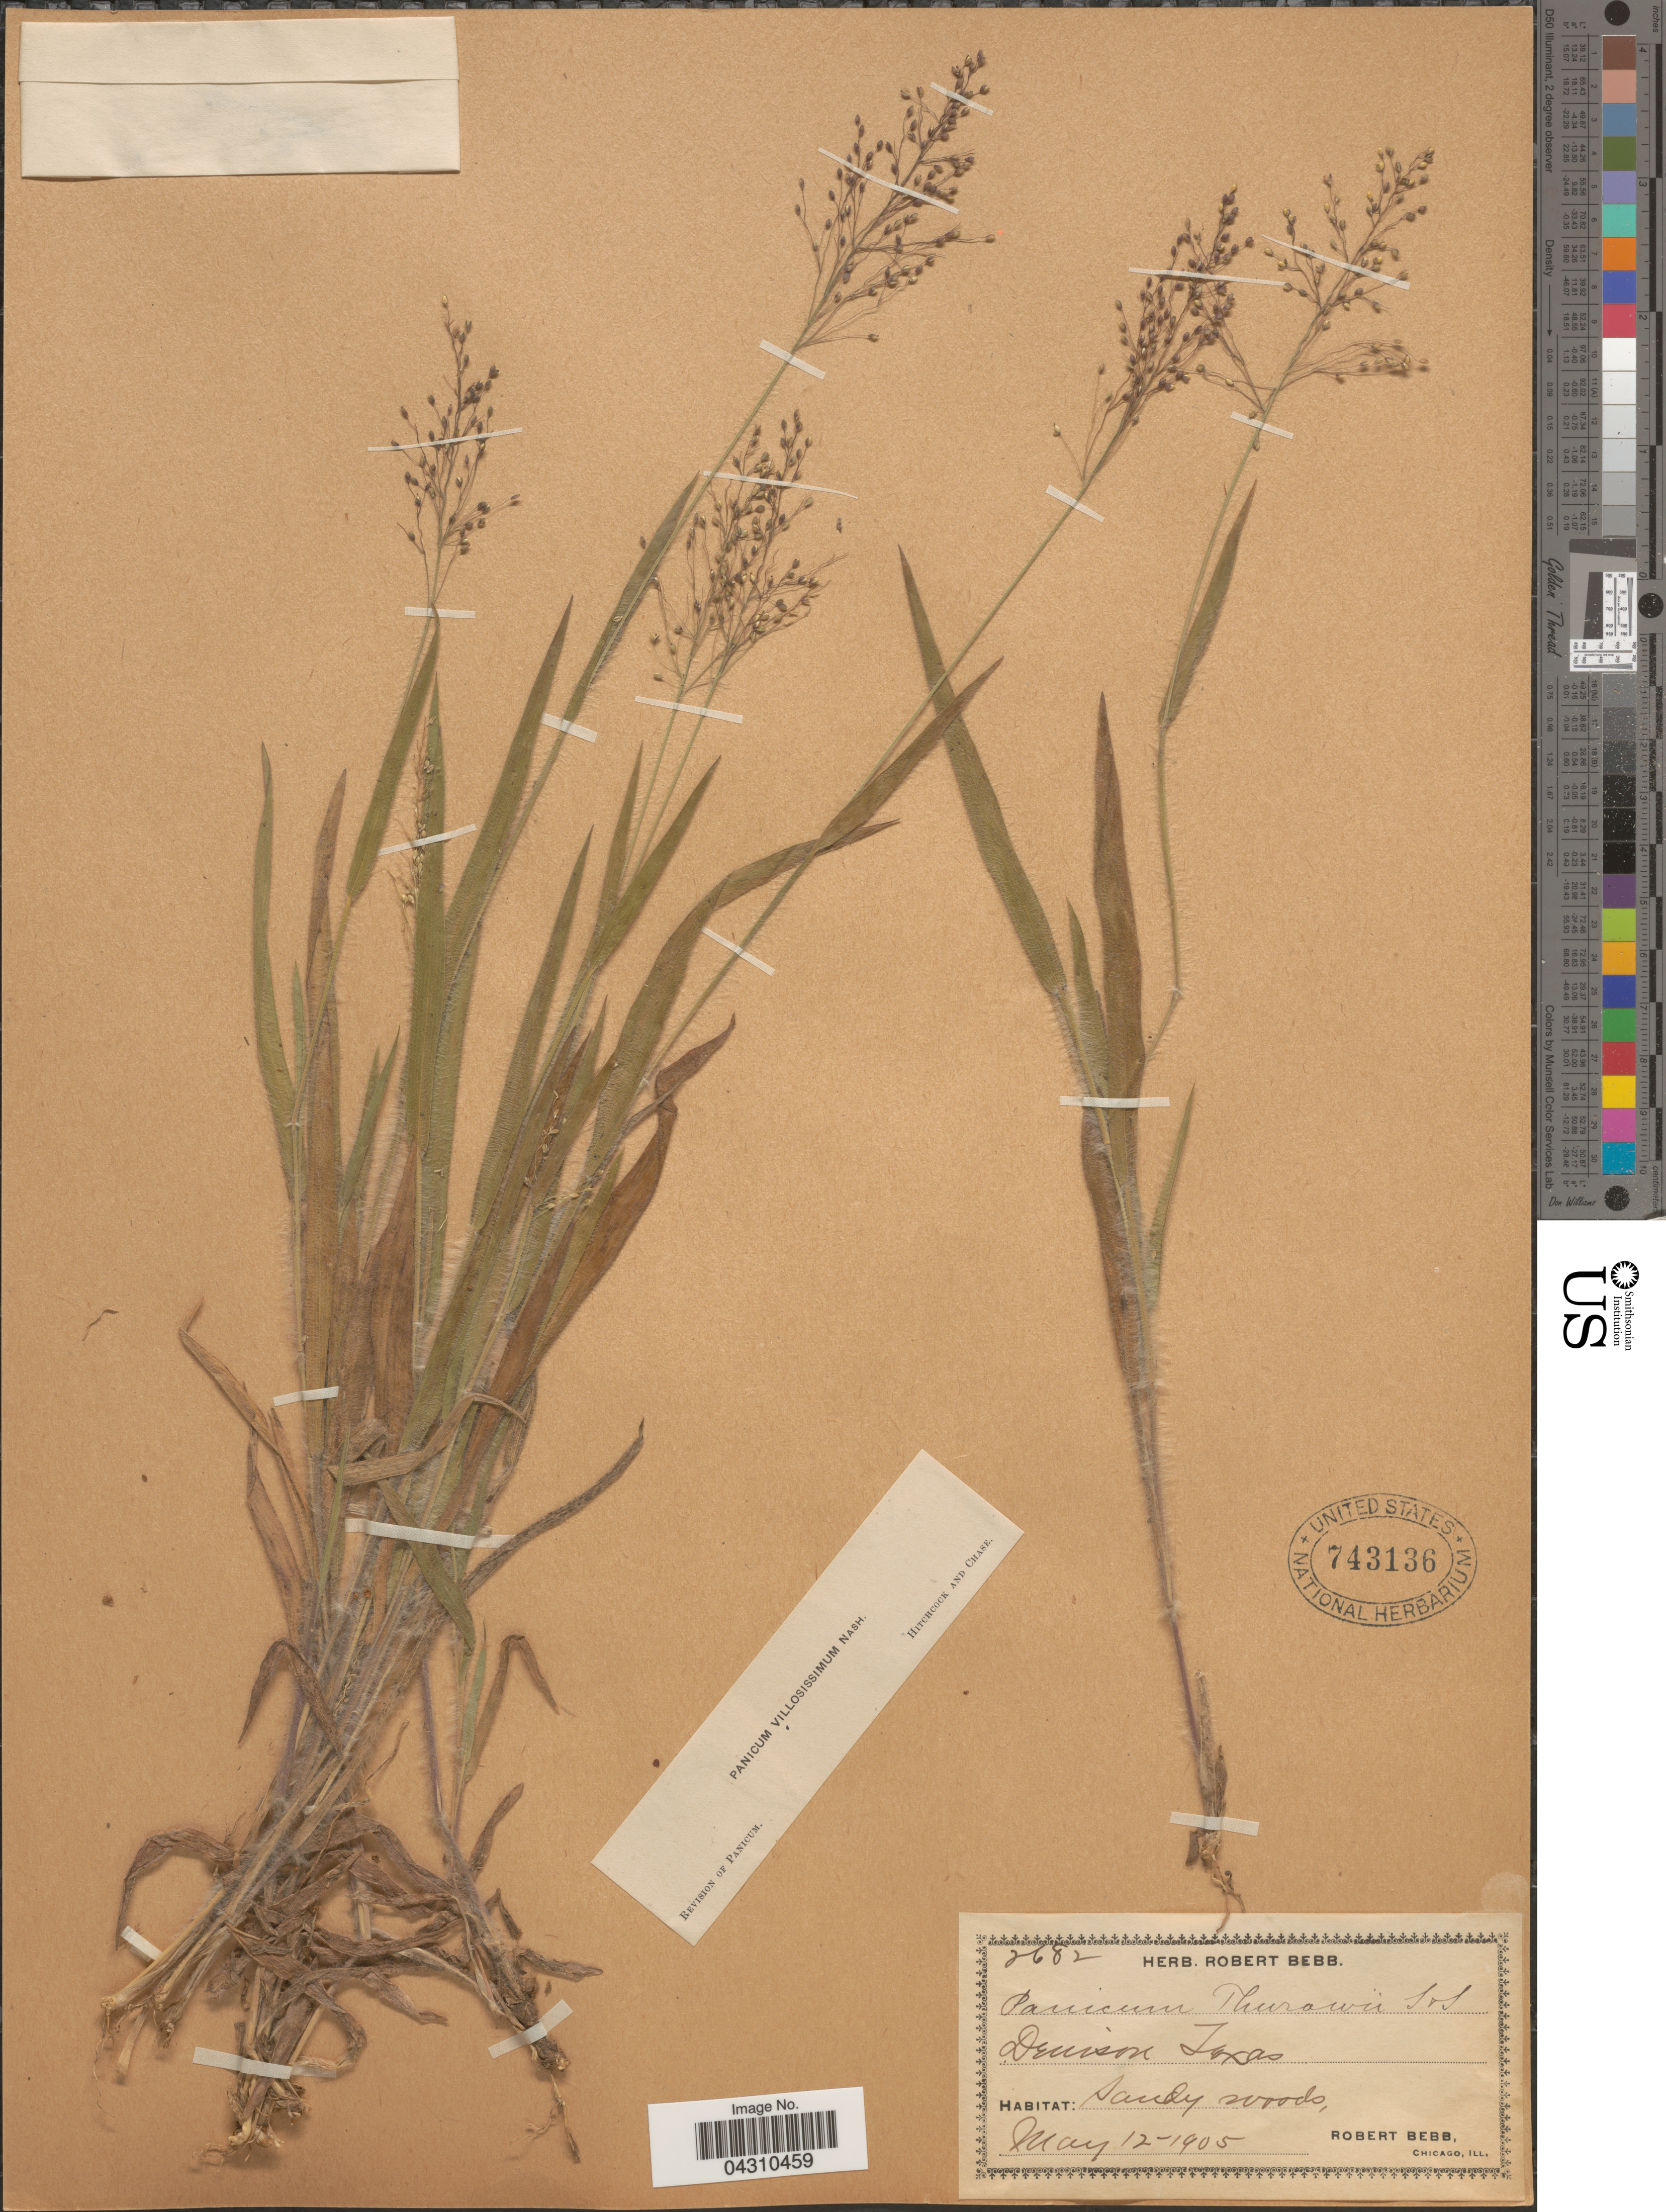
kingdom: Plantae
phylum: Tracheophyta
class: Liliopsida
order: Poales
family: Poaceae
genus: Dichanthelium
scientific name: Dichanthelium acuminatum var. acuminatum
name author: (Sw.) Gould & C.A. Clark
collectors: R. Bebb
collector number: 2682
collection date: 1905-05-12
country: United States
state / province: Texas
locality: Denison.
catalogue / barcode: US 743136